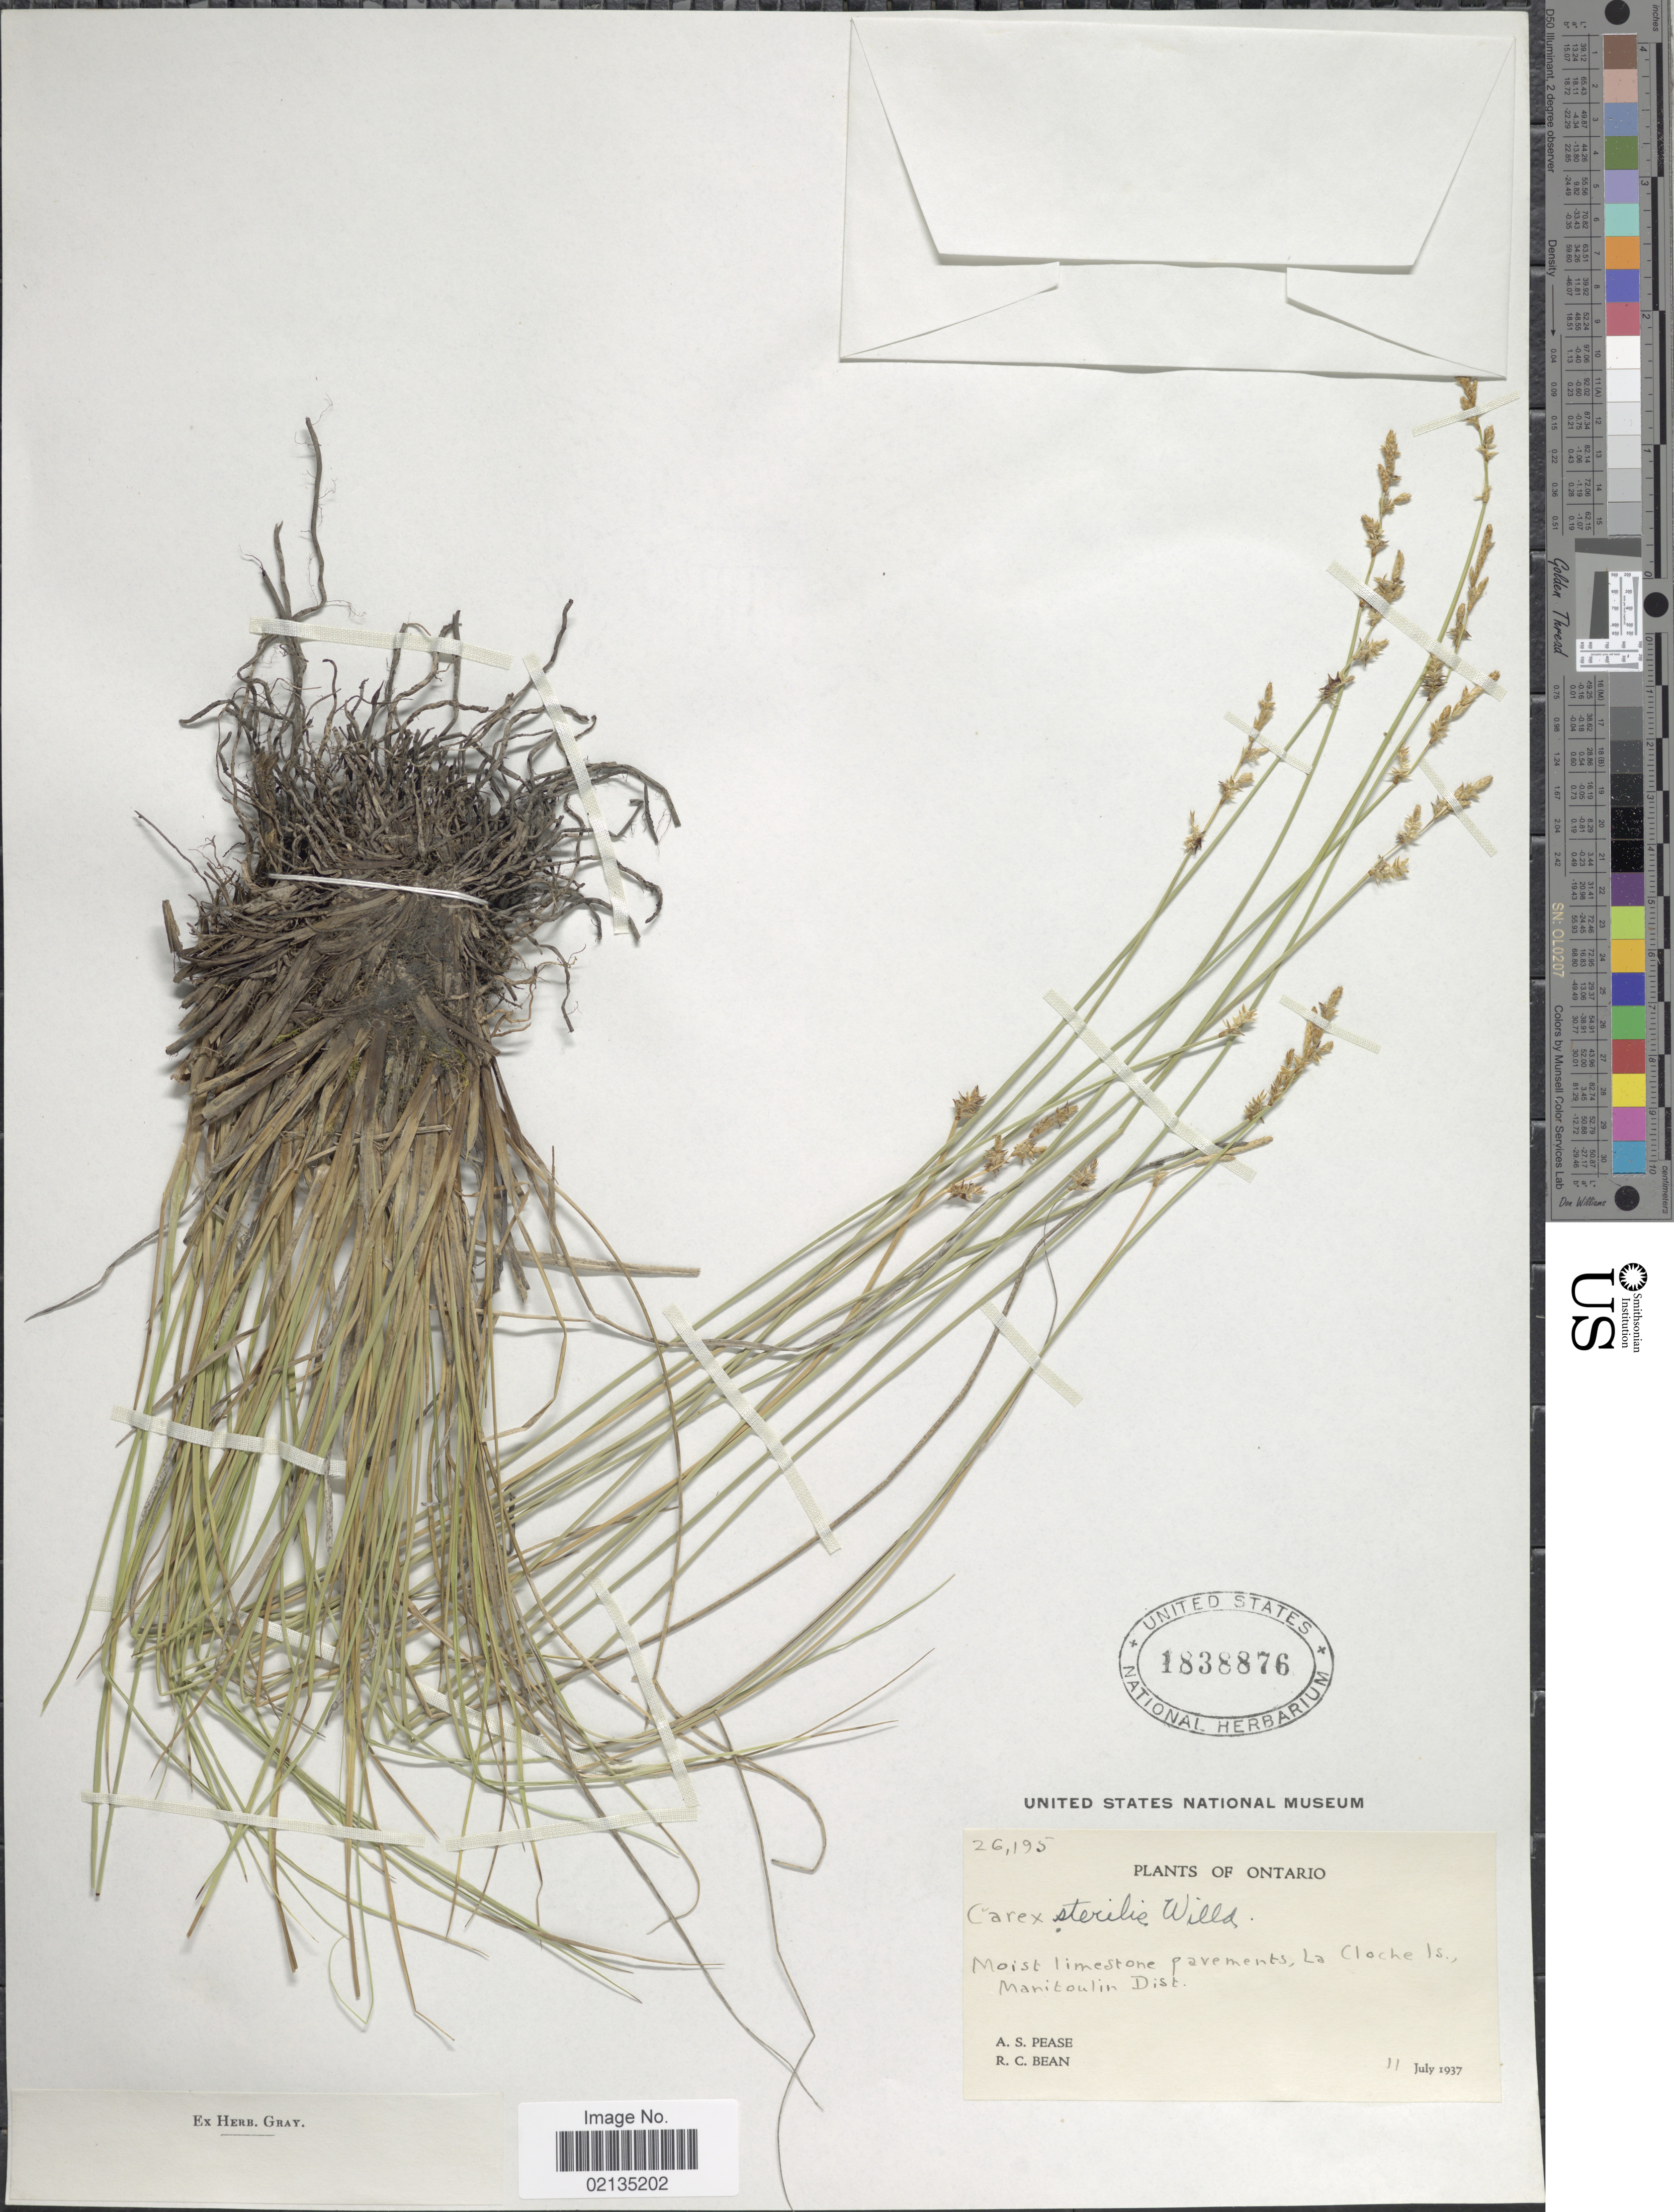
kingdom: Plantae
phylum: Tracheophyta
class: Liliopsida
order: Poales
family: Cyperaceae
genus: Carex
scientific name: Carex sterilis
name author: Willd.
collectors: A. S. Pease & R. Bean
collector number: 26195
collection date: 1937-07-11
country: Canada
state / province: Ontario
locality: Ontario. Moist limestone pavements, La Cloche Is. Manitoulin Dist.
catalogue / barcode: US 1838876